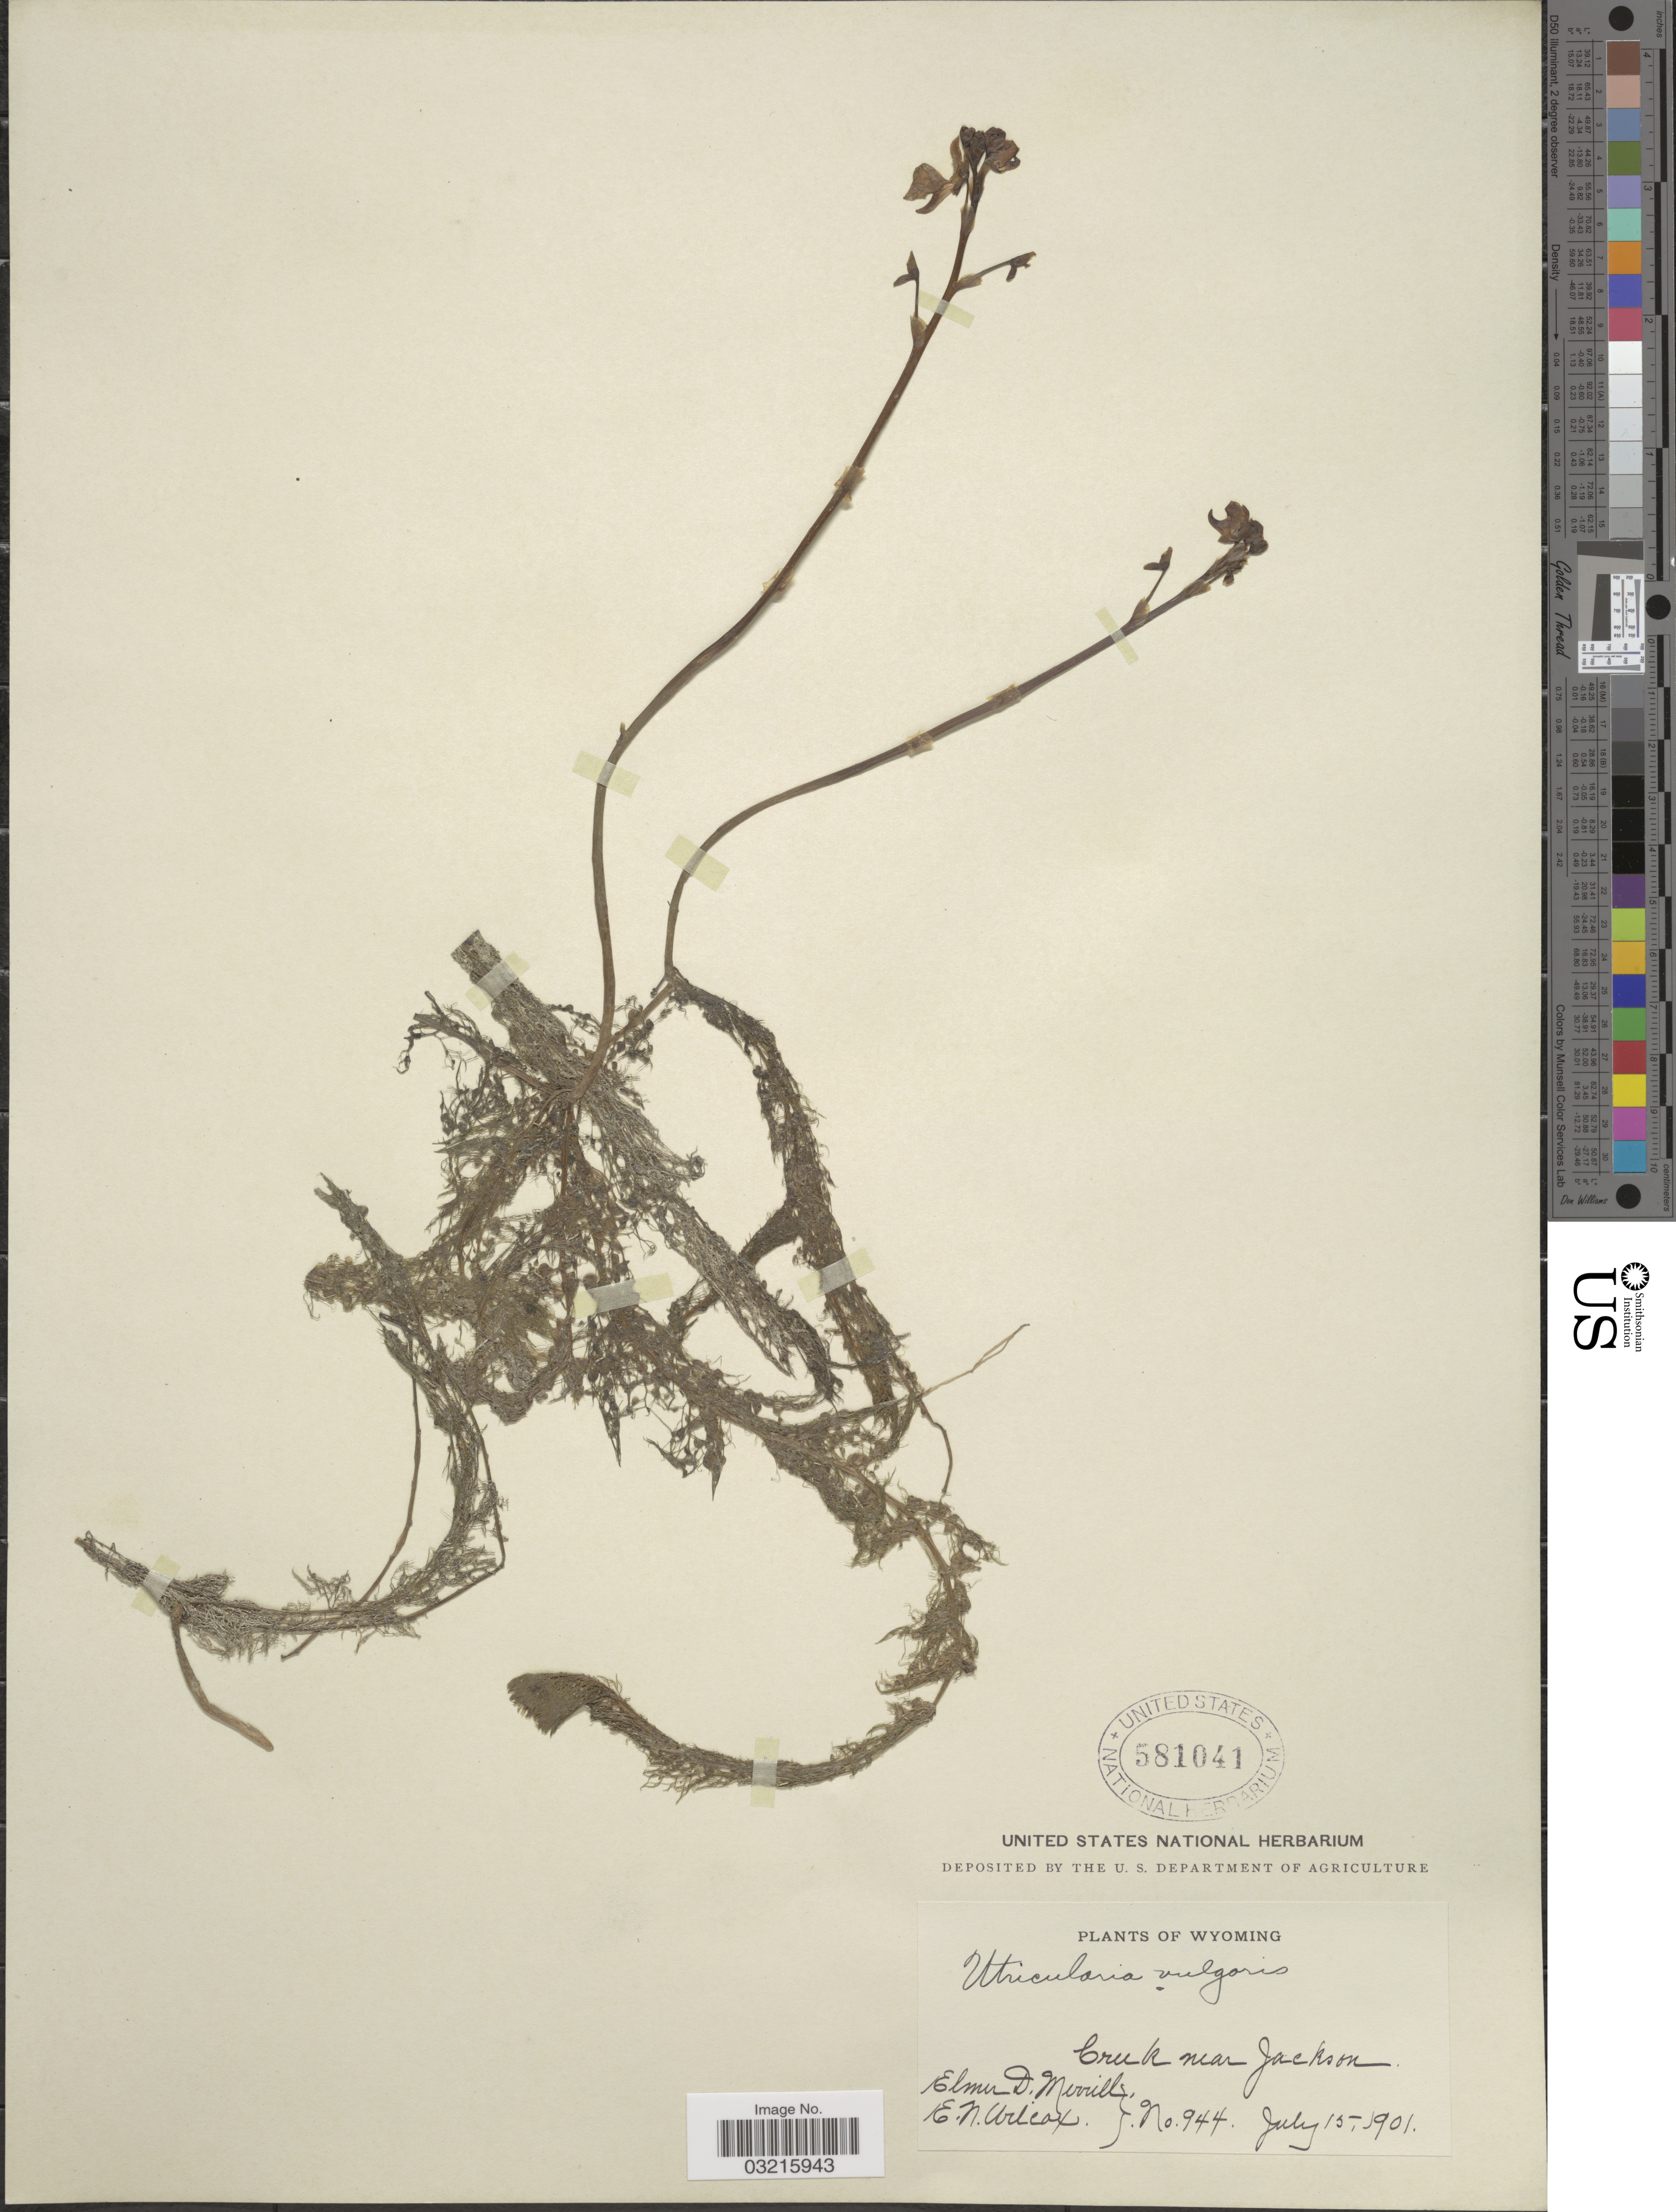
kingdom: Plantae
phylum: Tracheophyta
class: Magnoliopsida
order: Lamiales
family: Lentibulariaceae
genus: Utricularia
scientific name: Utricularia vulgaris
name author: L.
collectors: E. D. Merrill & E. Wilcox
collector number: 944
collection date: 1901-07-15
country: United States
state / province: Wyoming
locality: Creek near Jackson.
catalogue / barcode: US 581041